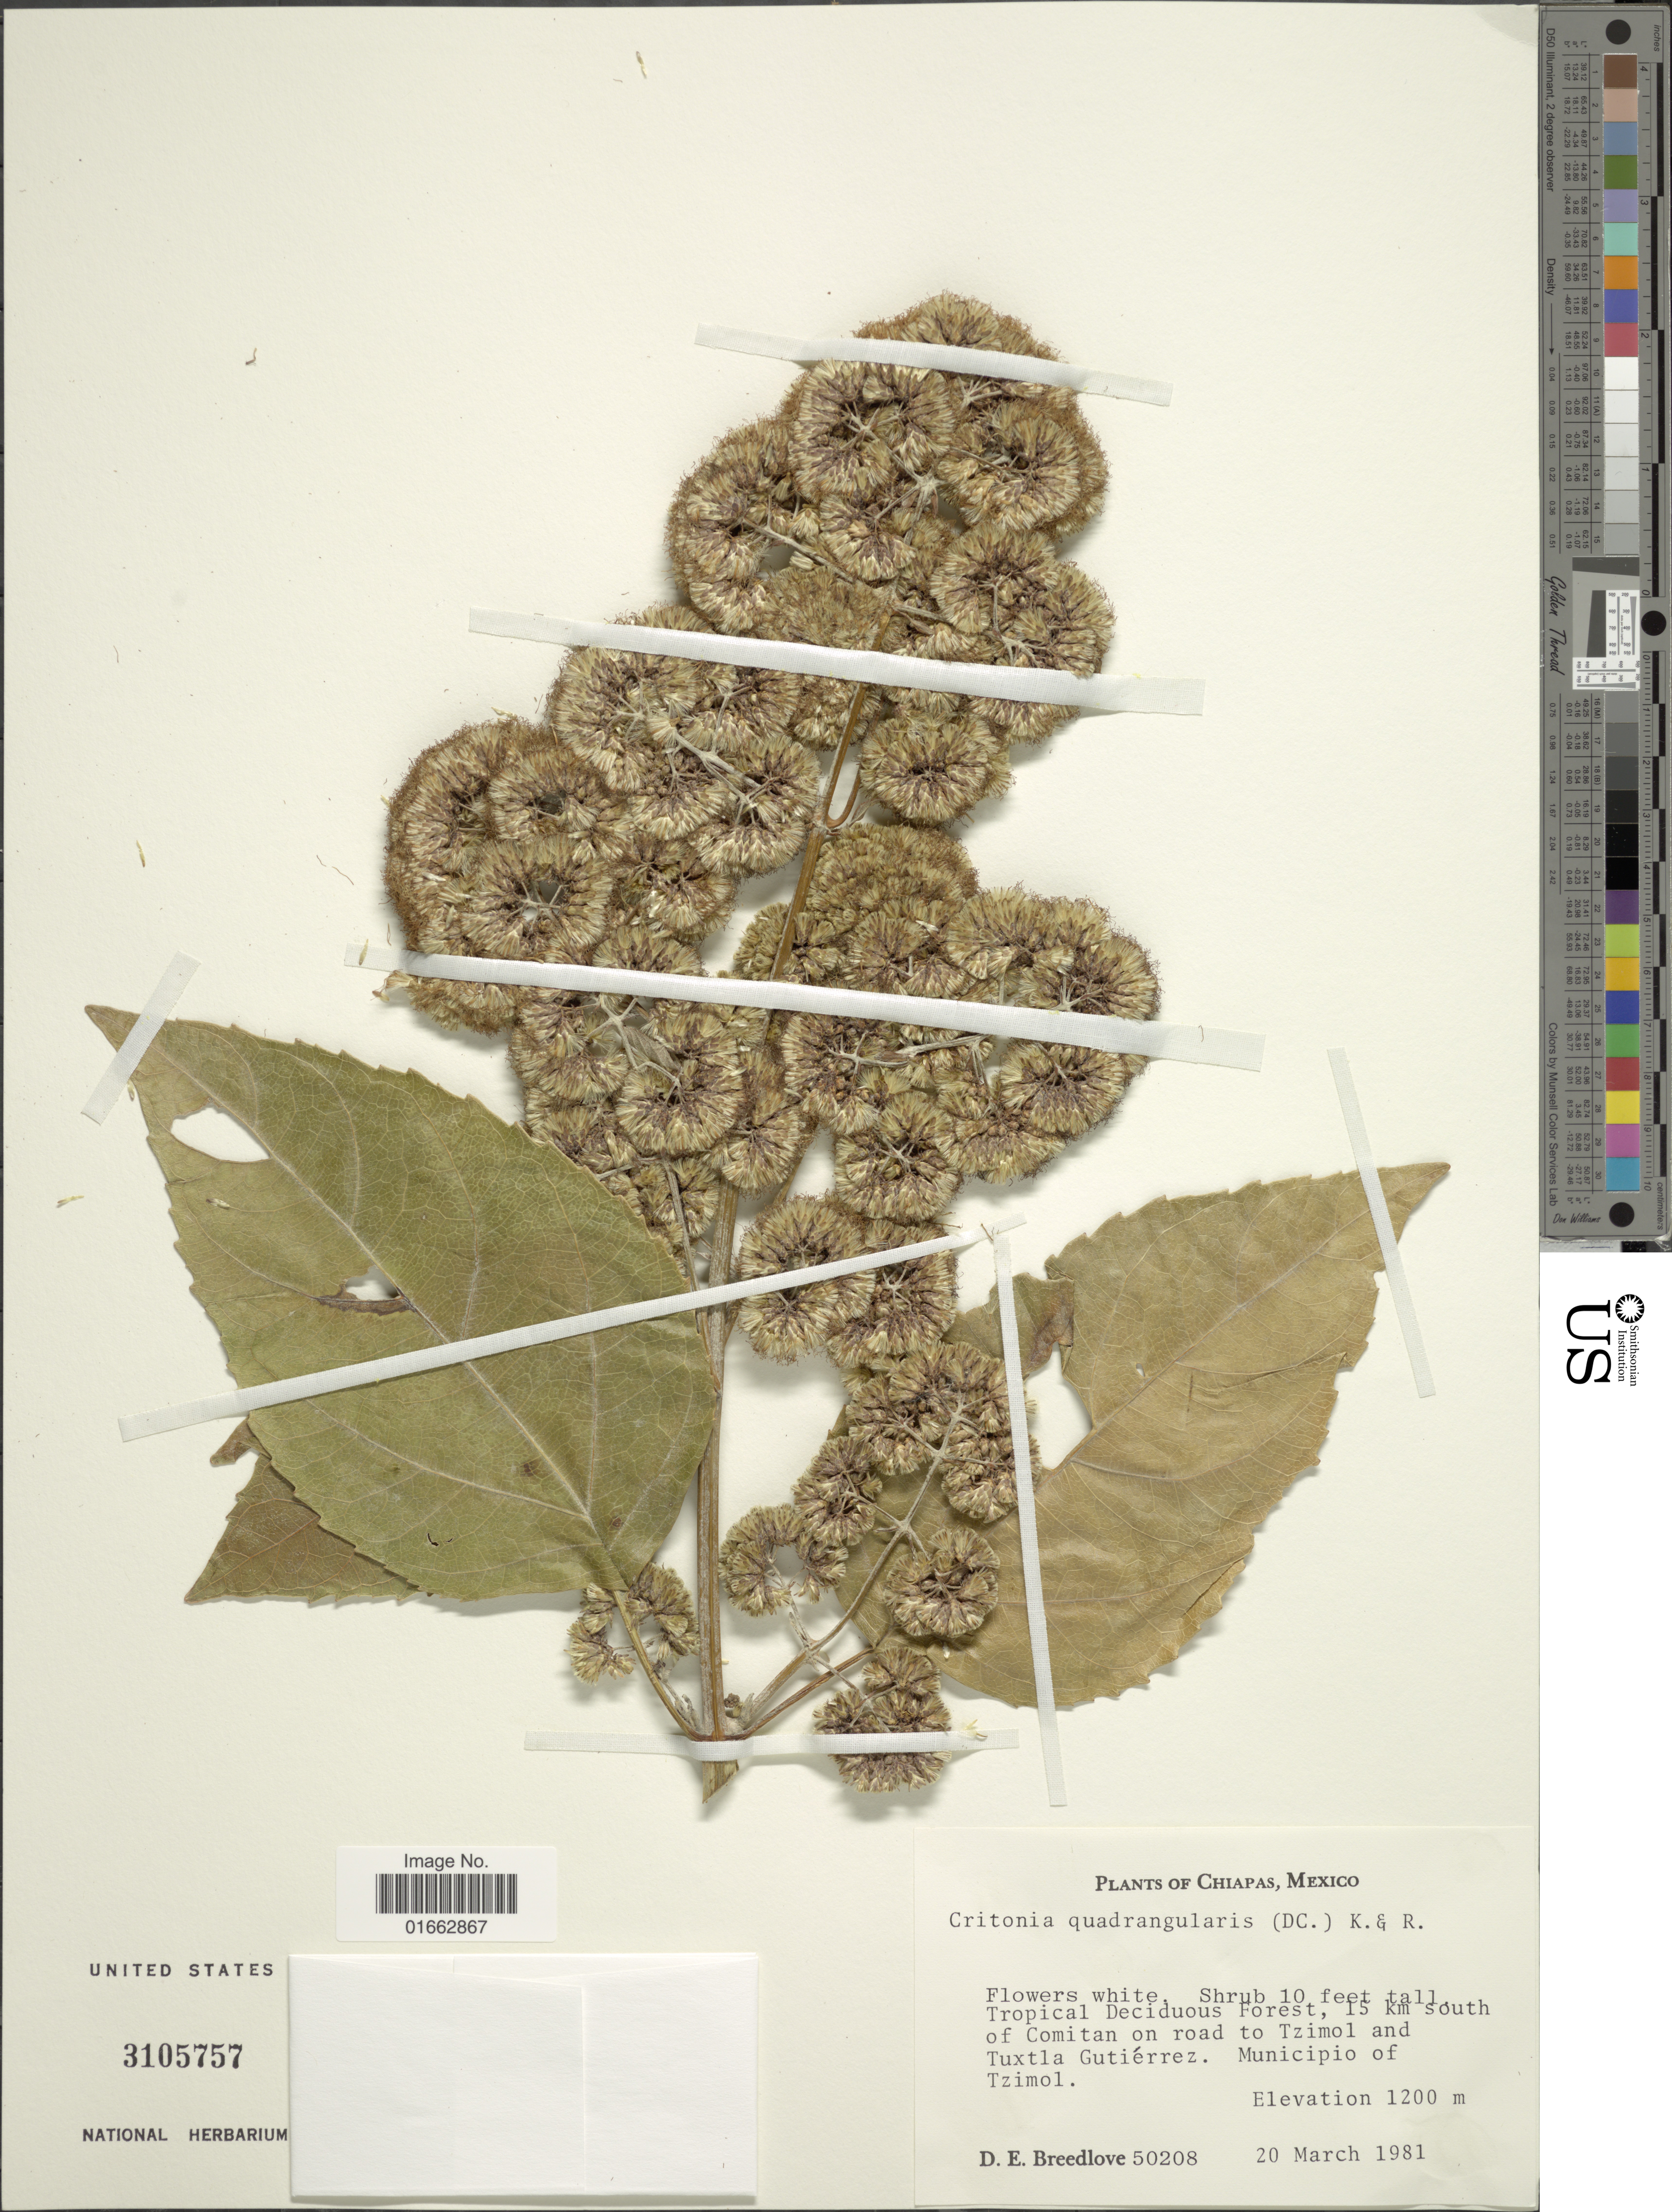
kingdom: Plantae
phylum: Tracheophyta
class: Magnoliopsida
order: Asterales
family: Asteraceae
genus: Critonia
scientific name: Critonia morifolia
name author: (Mill.) R.M. King & H. Rob.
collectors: D. E. Breedlove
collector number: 50208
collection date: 1981-03-20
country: Mexico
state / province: Chiapas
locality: Tropical Deciduous Forest, 15 km south of Comitan on road to Tzimol and Tuxtla Gutiérrez. Municipio of Tzimol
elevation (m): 1200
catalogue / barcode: US 3105757